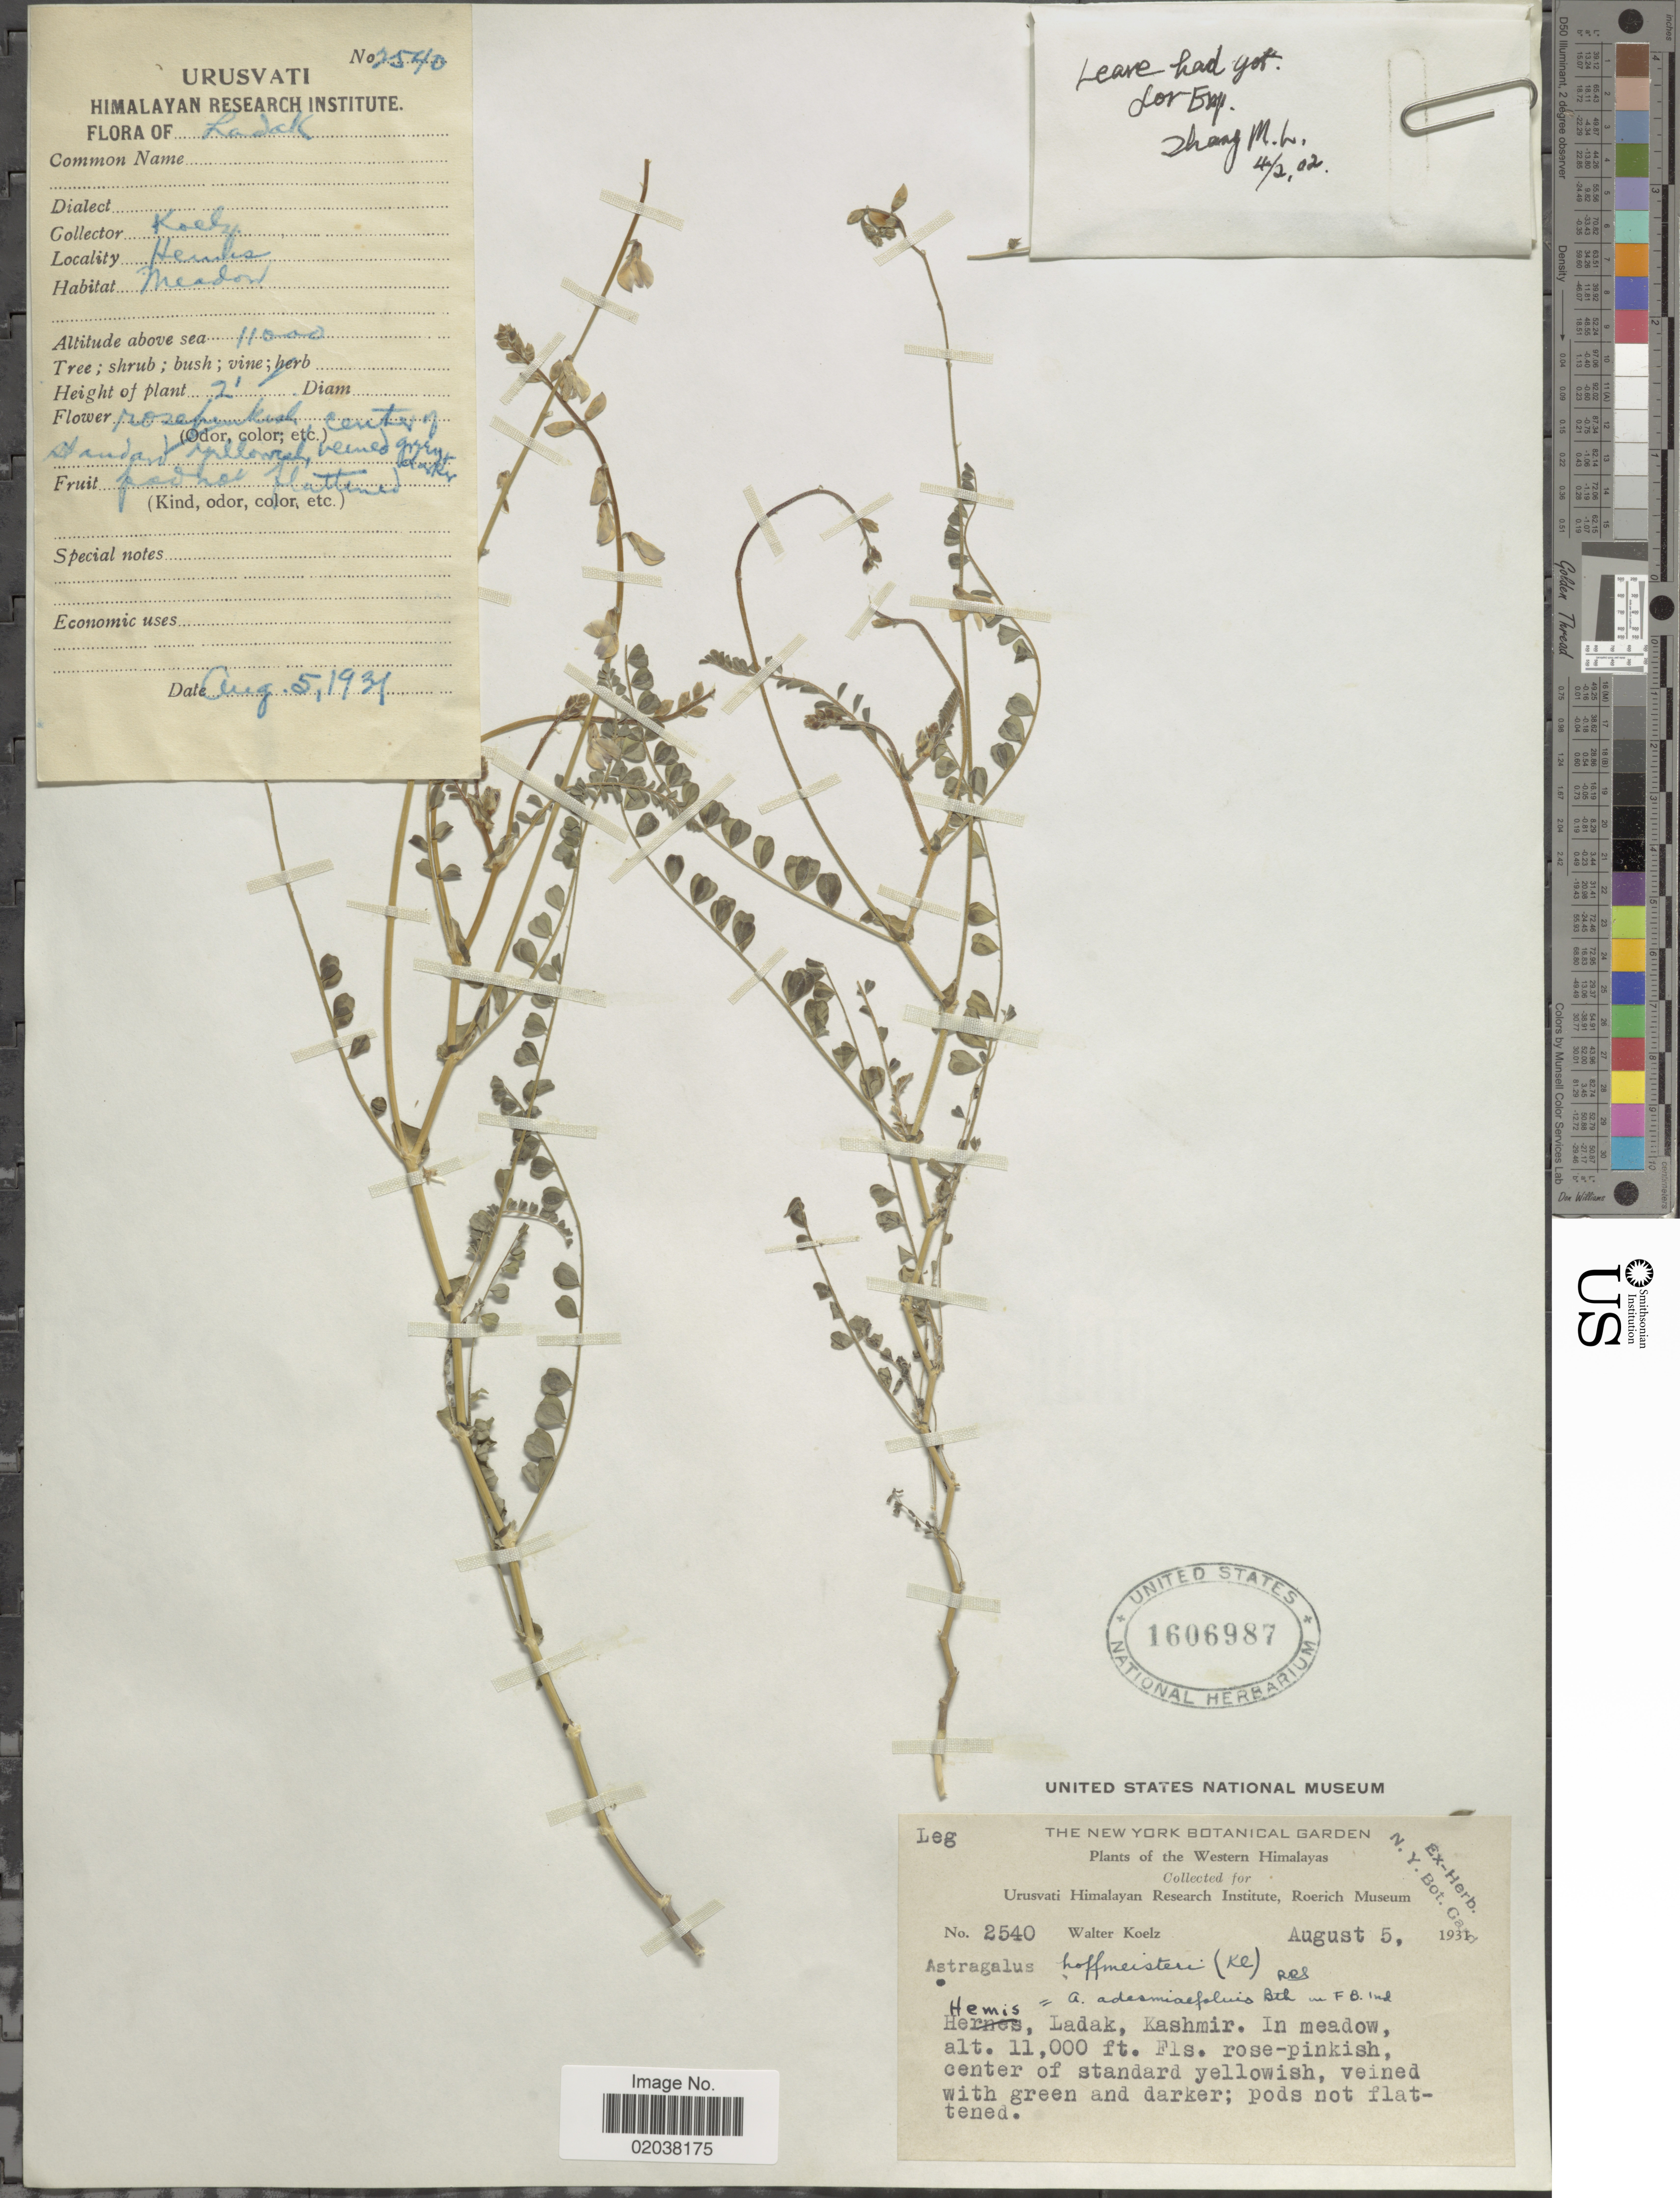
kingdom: Plantae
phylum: Tracheophyta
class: Magnoliopsida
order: Fabales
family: Fabaceae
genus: Astragalus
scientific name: Astragalus hoffmeisteri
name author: (Klotzsch) Ali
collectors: W. N. Koelz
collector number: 2540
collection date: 1931-08-05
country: India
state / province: Ladakh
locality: Western Himalayas, Hemis, Ladak, Kashmir, in meadow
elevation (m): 3353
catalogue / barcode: US 1606987